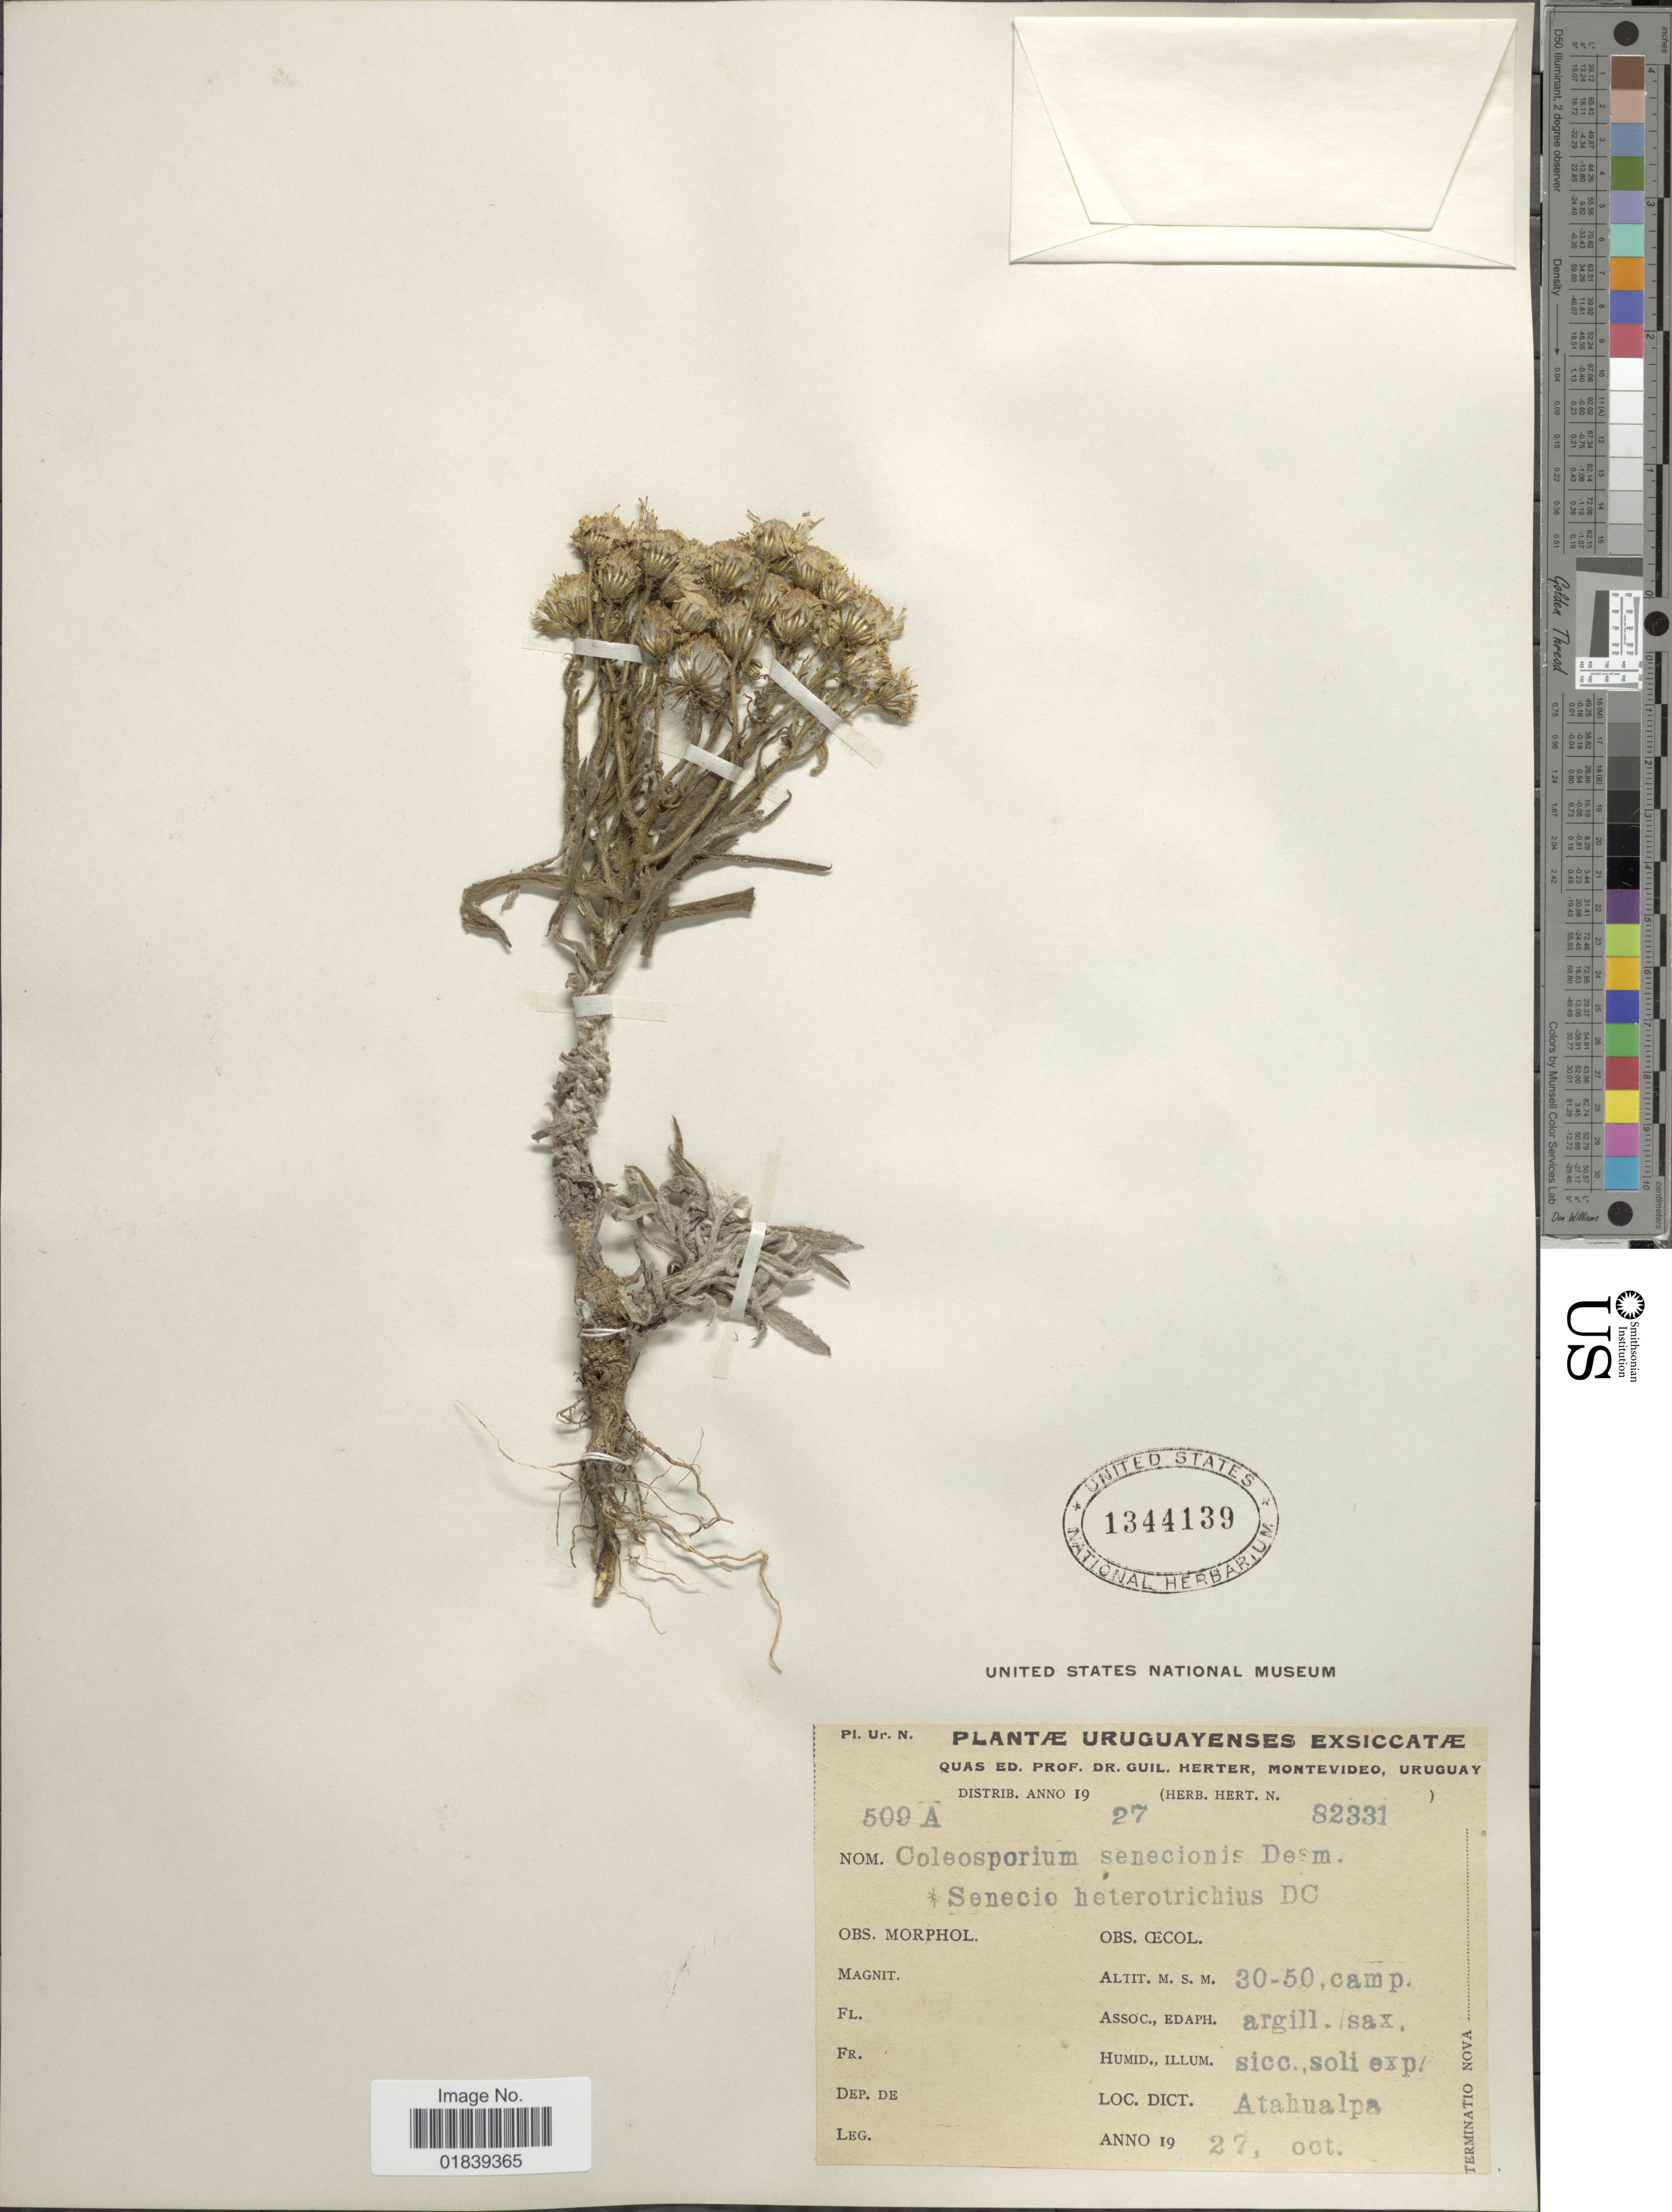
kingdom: Plantae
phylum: Tracheophyta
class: Magnoliopsida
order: Asterales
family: Asteraceae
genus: Senecio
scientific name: Senecio heterotrichius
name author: DC.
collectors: W. G. Herter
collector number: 509A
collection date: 1927-10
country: Uruguay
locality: Atahualpa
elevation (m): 30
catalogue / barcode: US 1344139